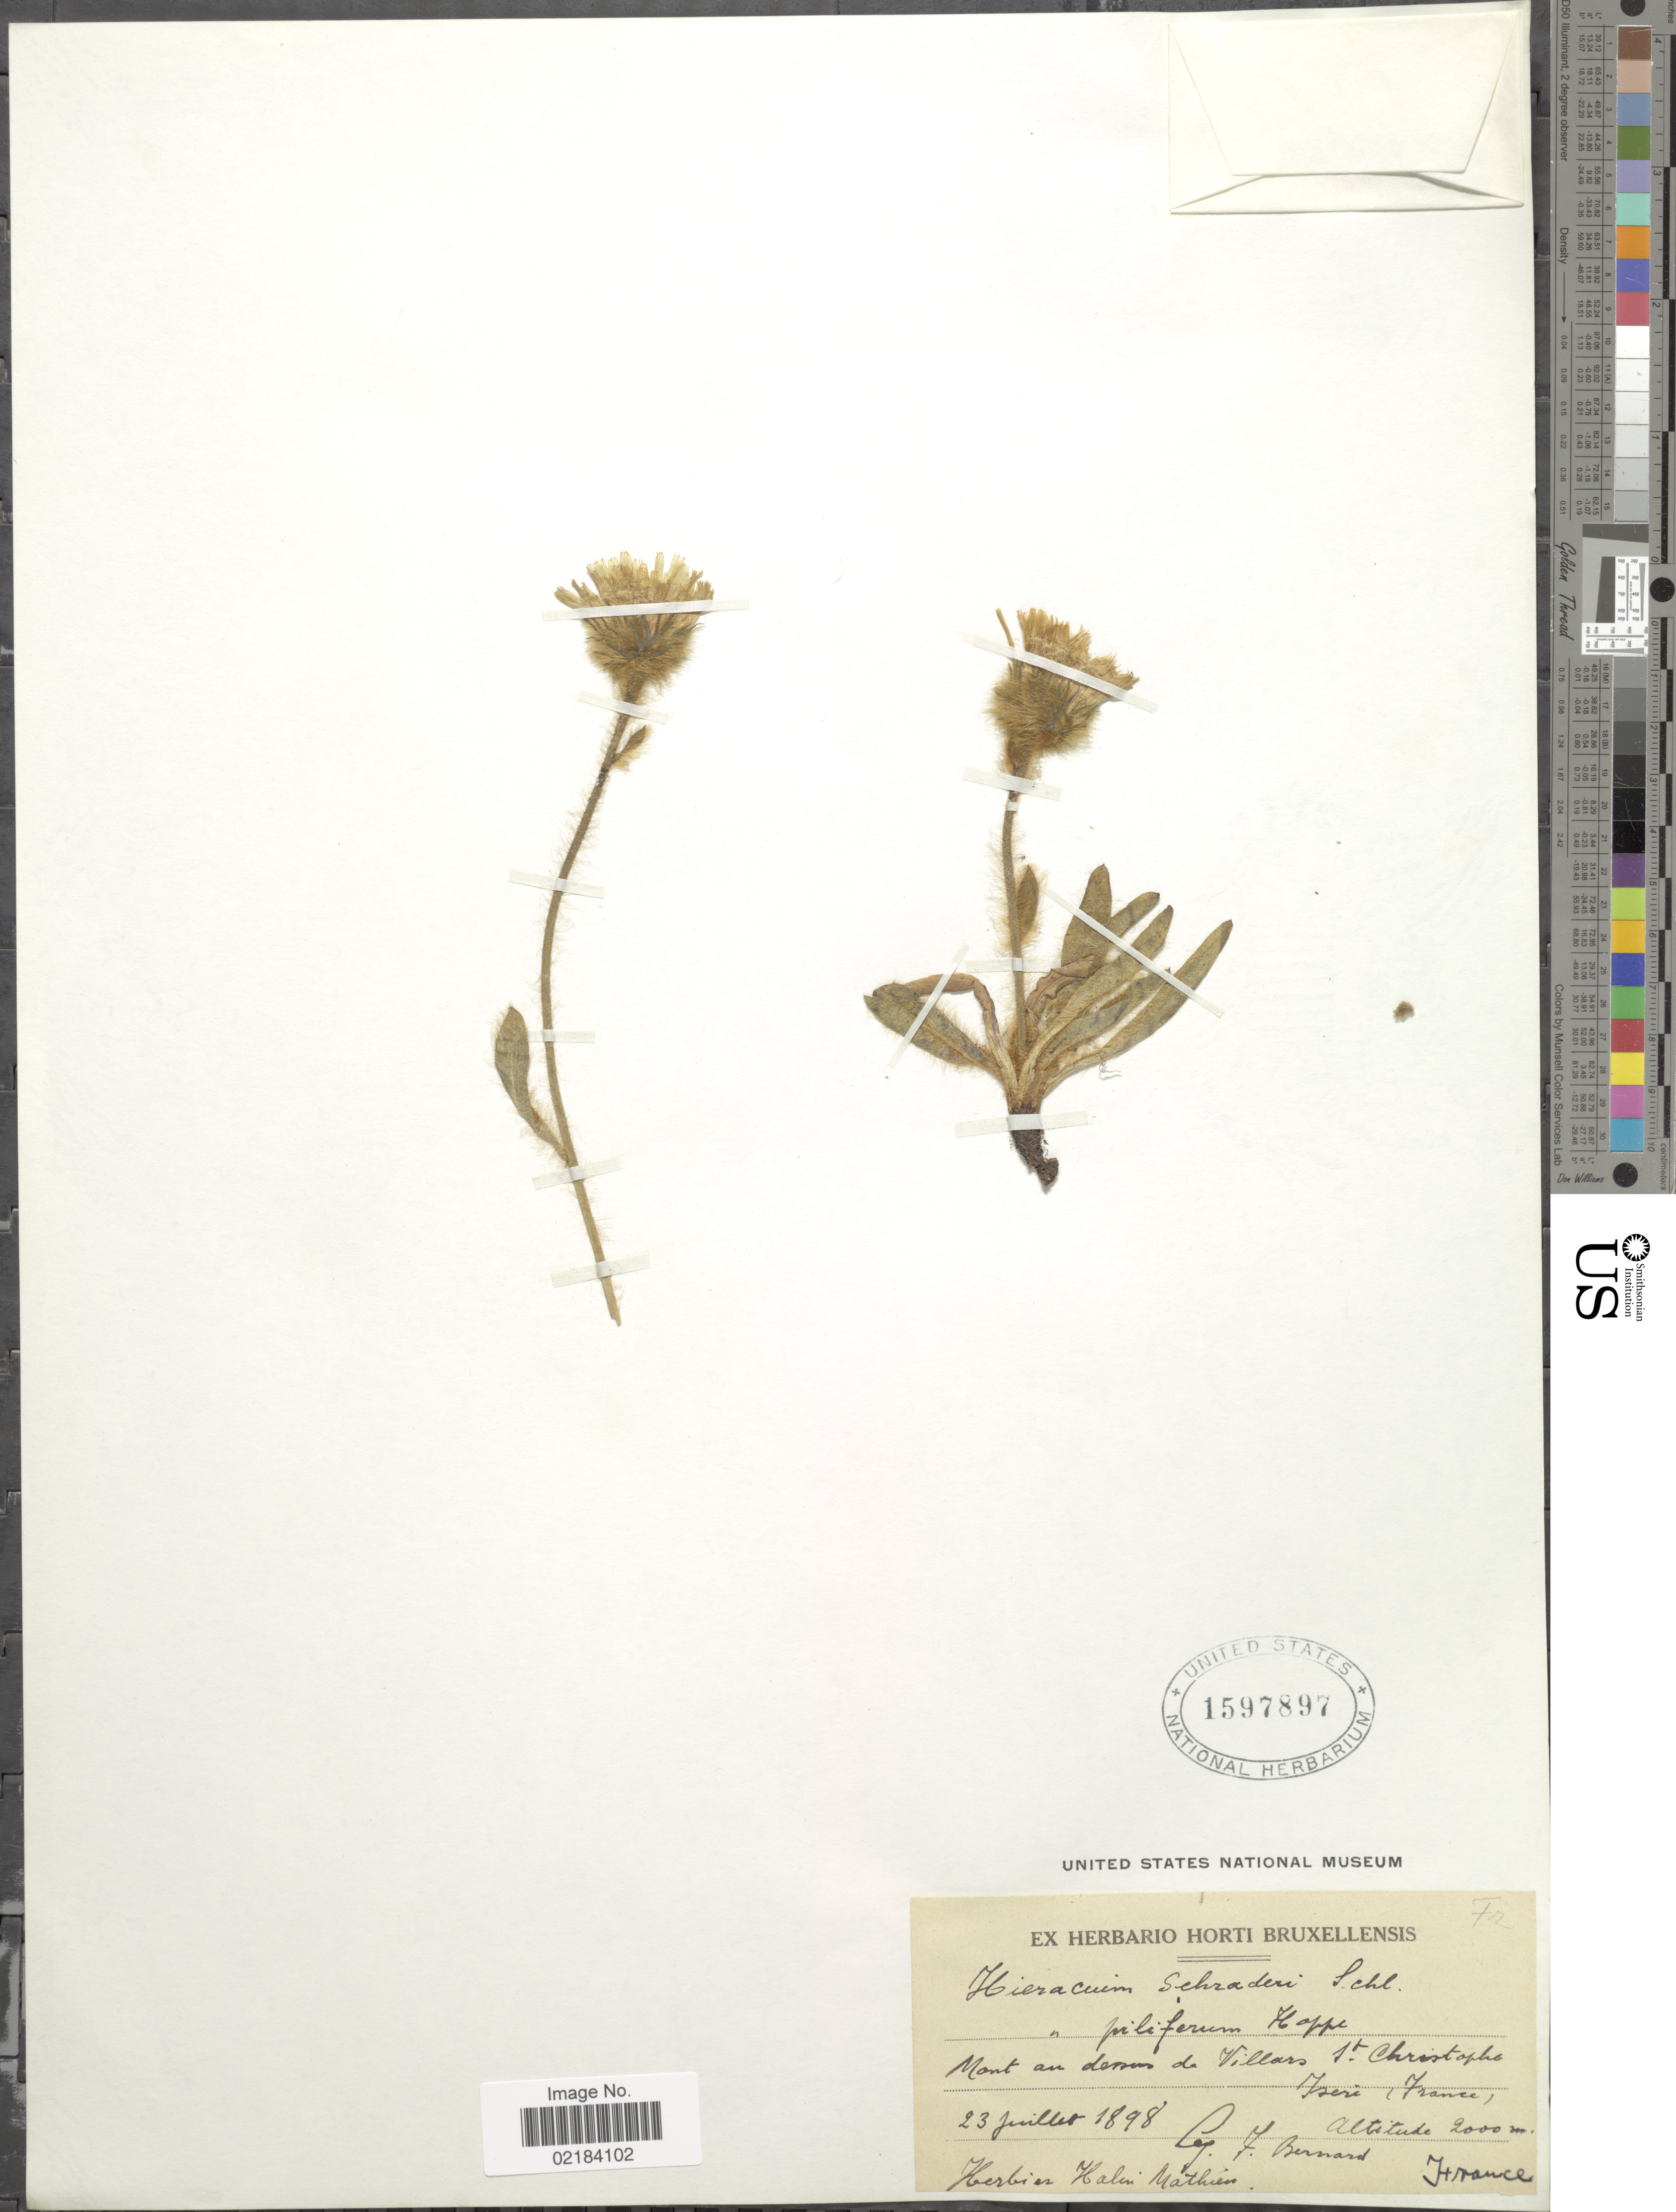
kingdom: Plantae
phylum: Tracheophyta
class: Magnoliopsida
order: Asterales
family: Asteraceae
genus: Hieracium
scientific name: Hieracium schraderi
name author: Schleich. ex DC.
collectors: F. Bernard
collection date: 1898-07-23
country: France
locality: Mont an dessus de Villars St Christophs, Iseri [interpreted]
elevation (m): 2000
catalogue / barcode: US 1597897